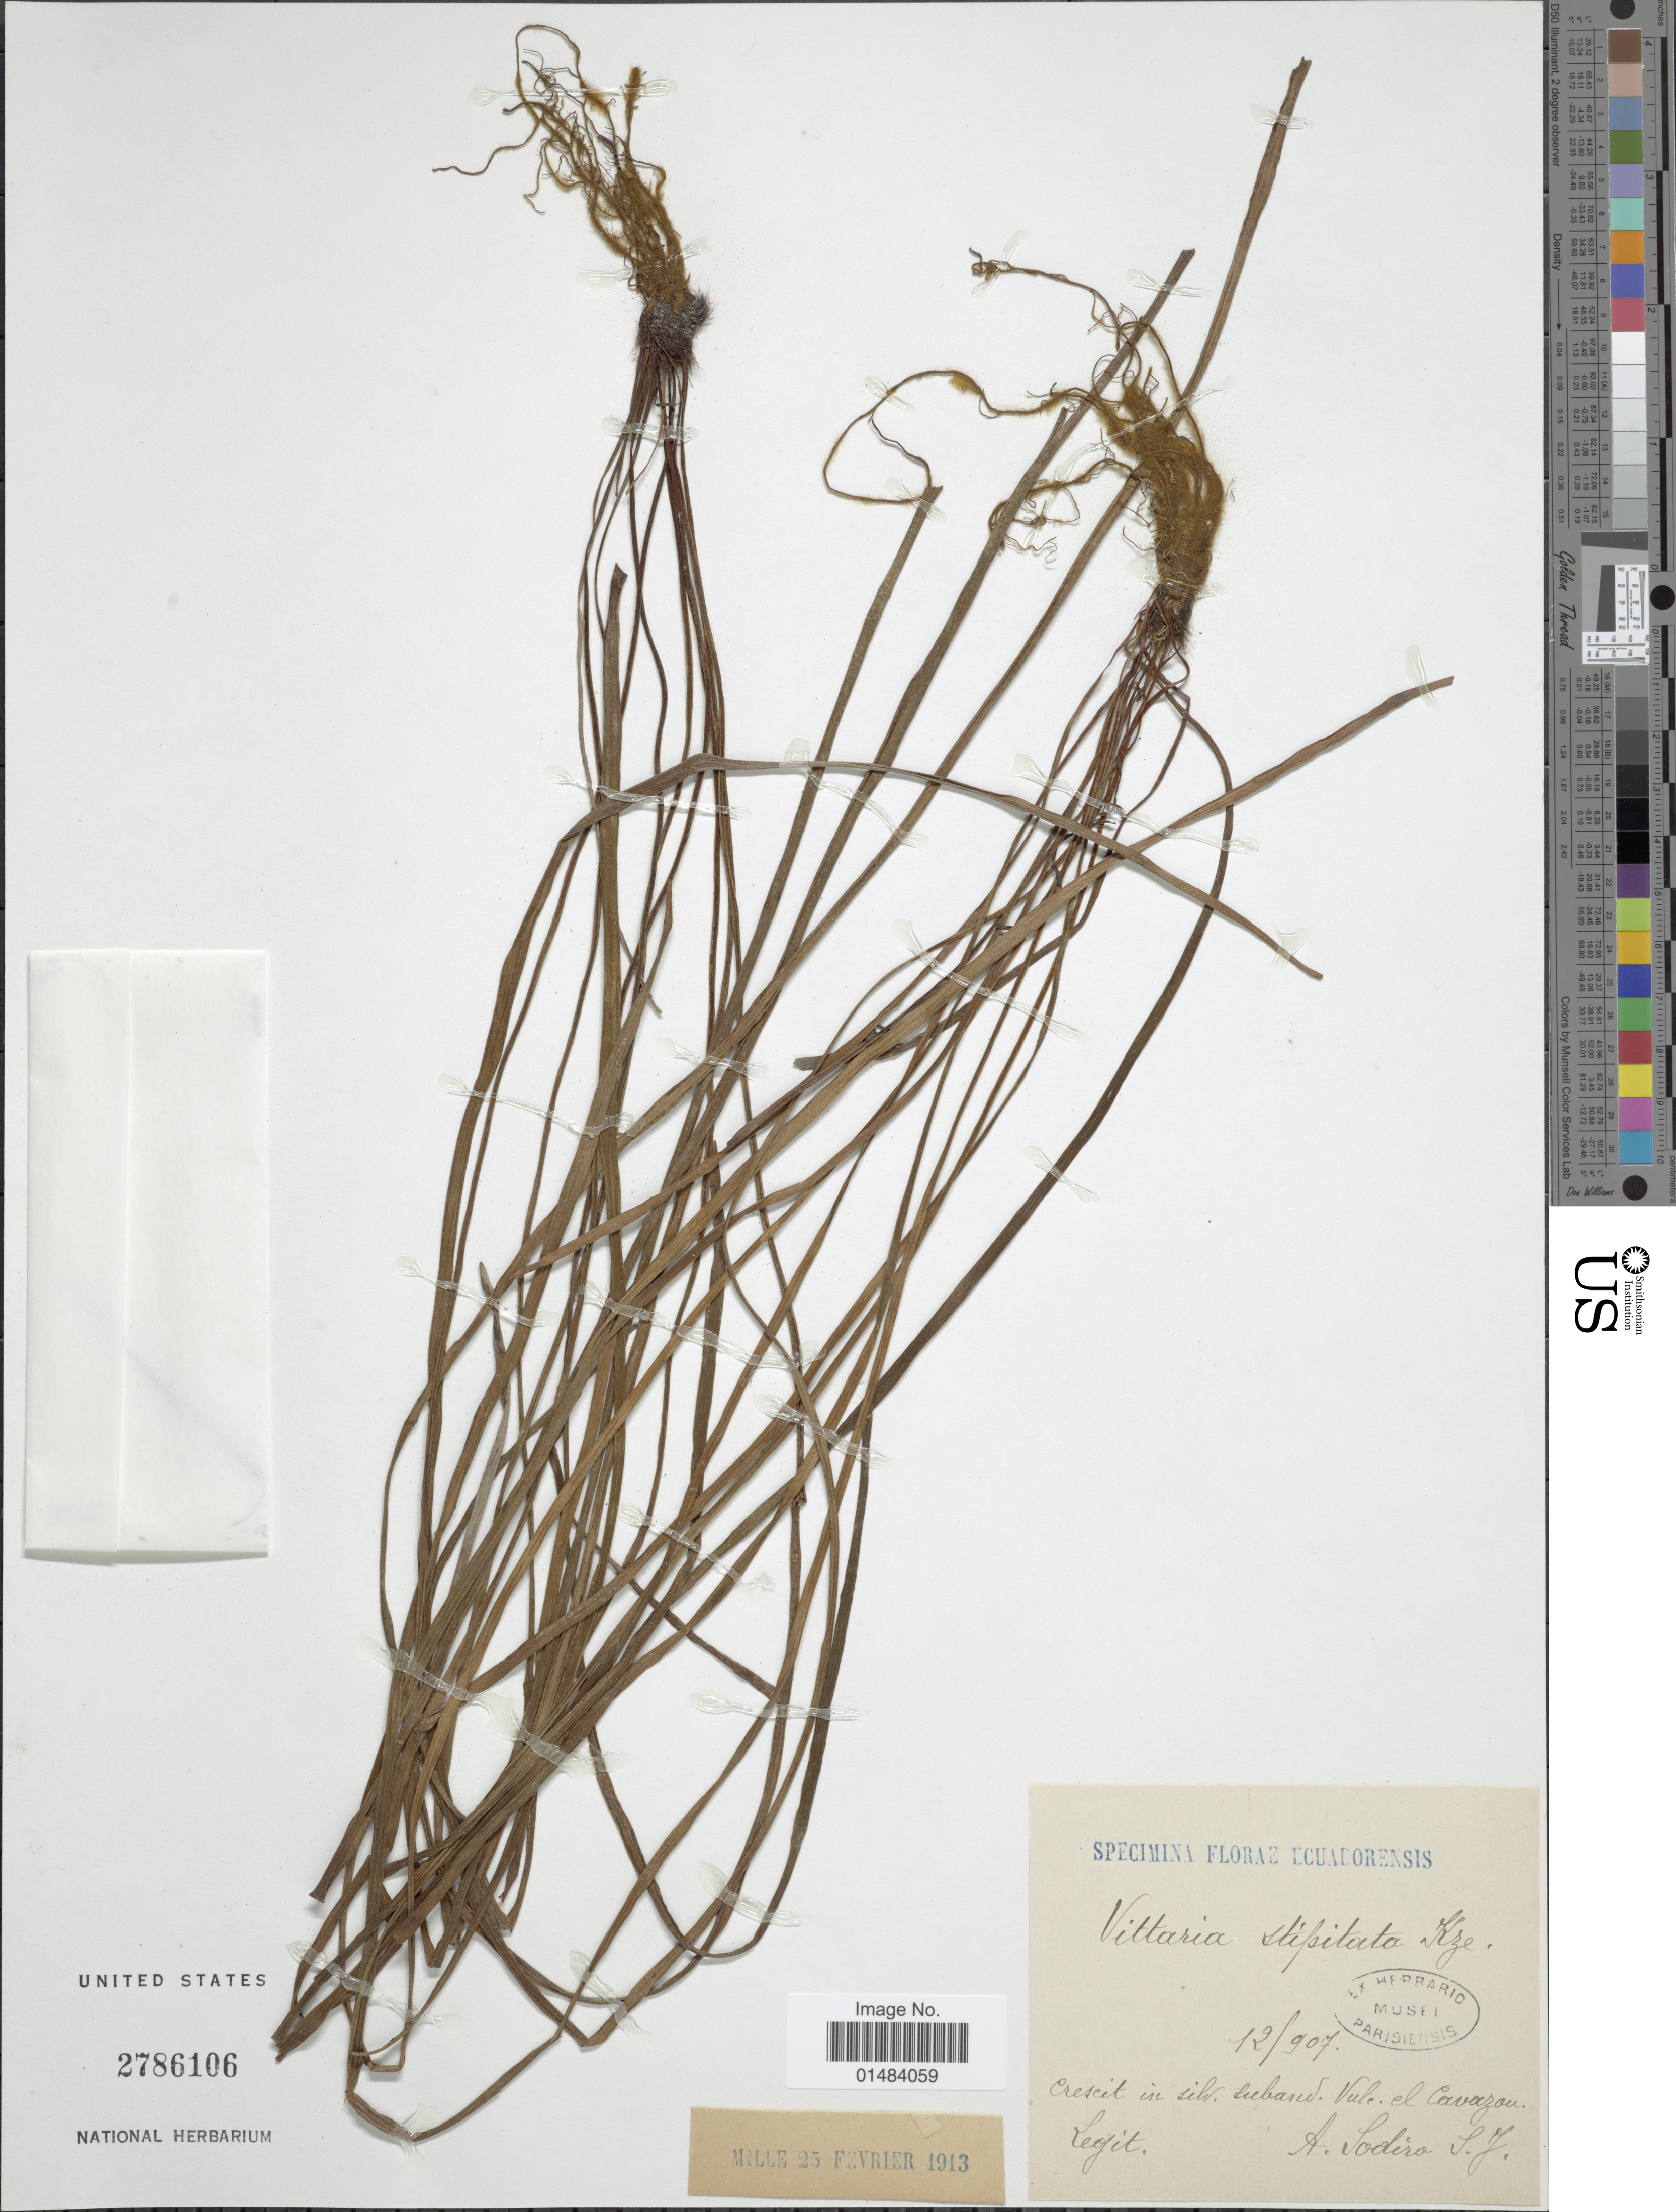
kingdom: Plantae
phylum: Tracheophyta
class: Polypodiopsida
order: Polypodiales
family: Pteridaceae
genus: Vittaria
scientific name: Vittaria lineata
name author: (L.) Sm.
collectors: A. Sodiro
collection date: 1907-12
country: Ecuador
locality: Ecuadorensis, crescit in silv. suband. Vul, el Corazon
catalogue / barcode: US 2786106